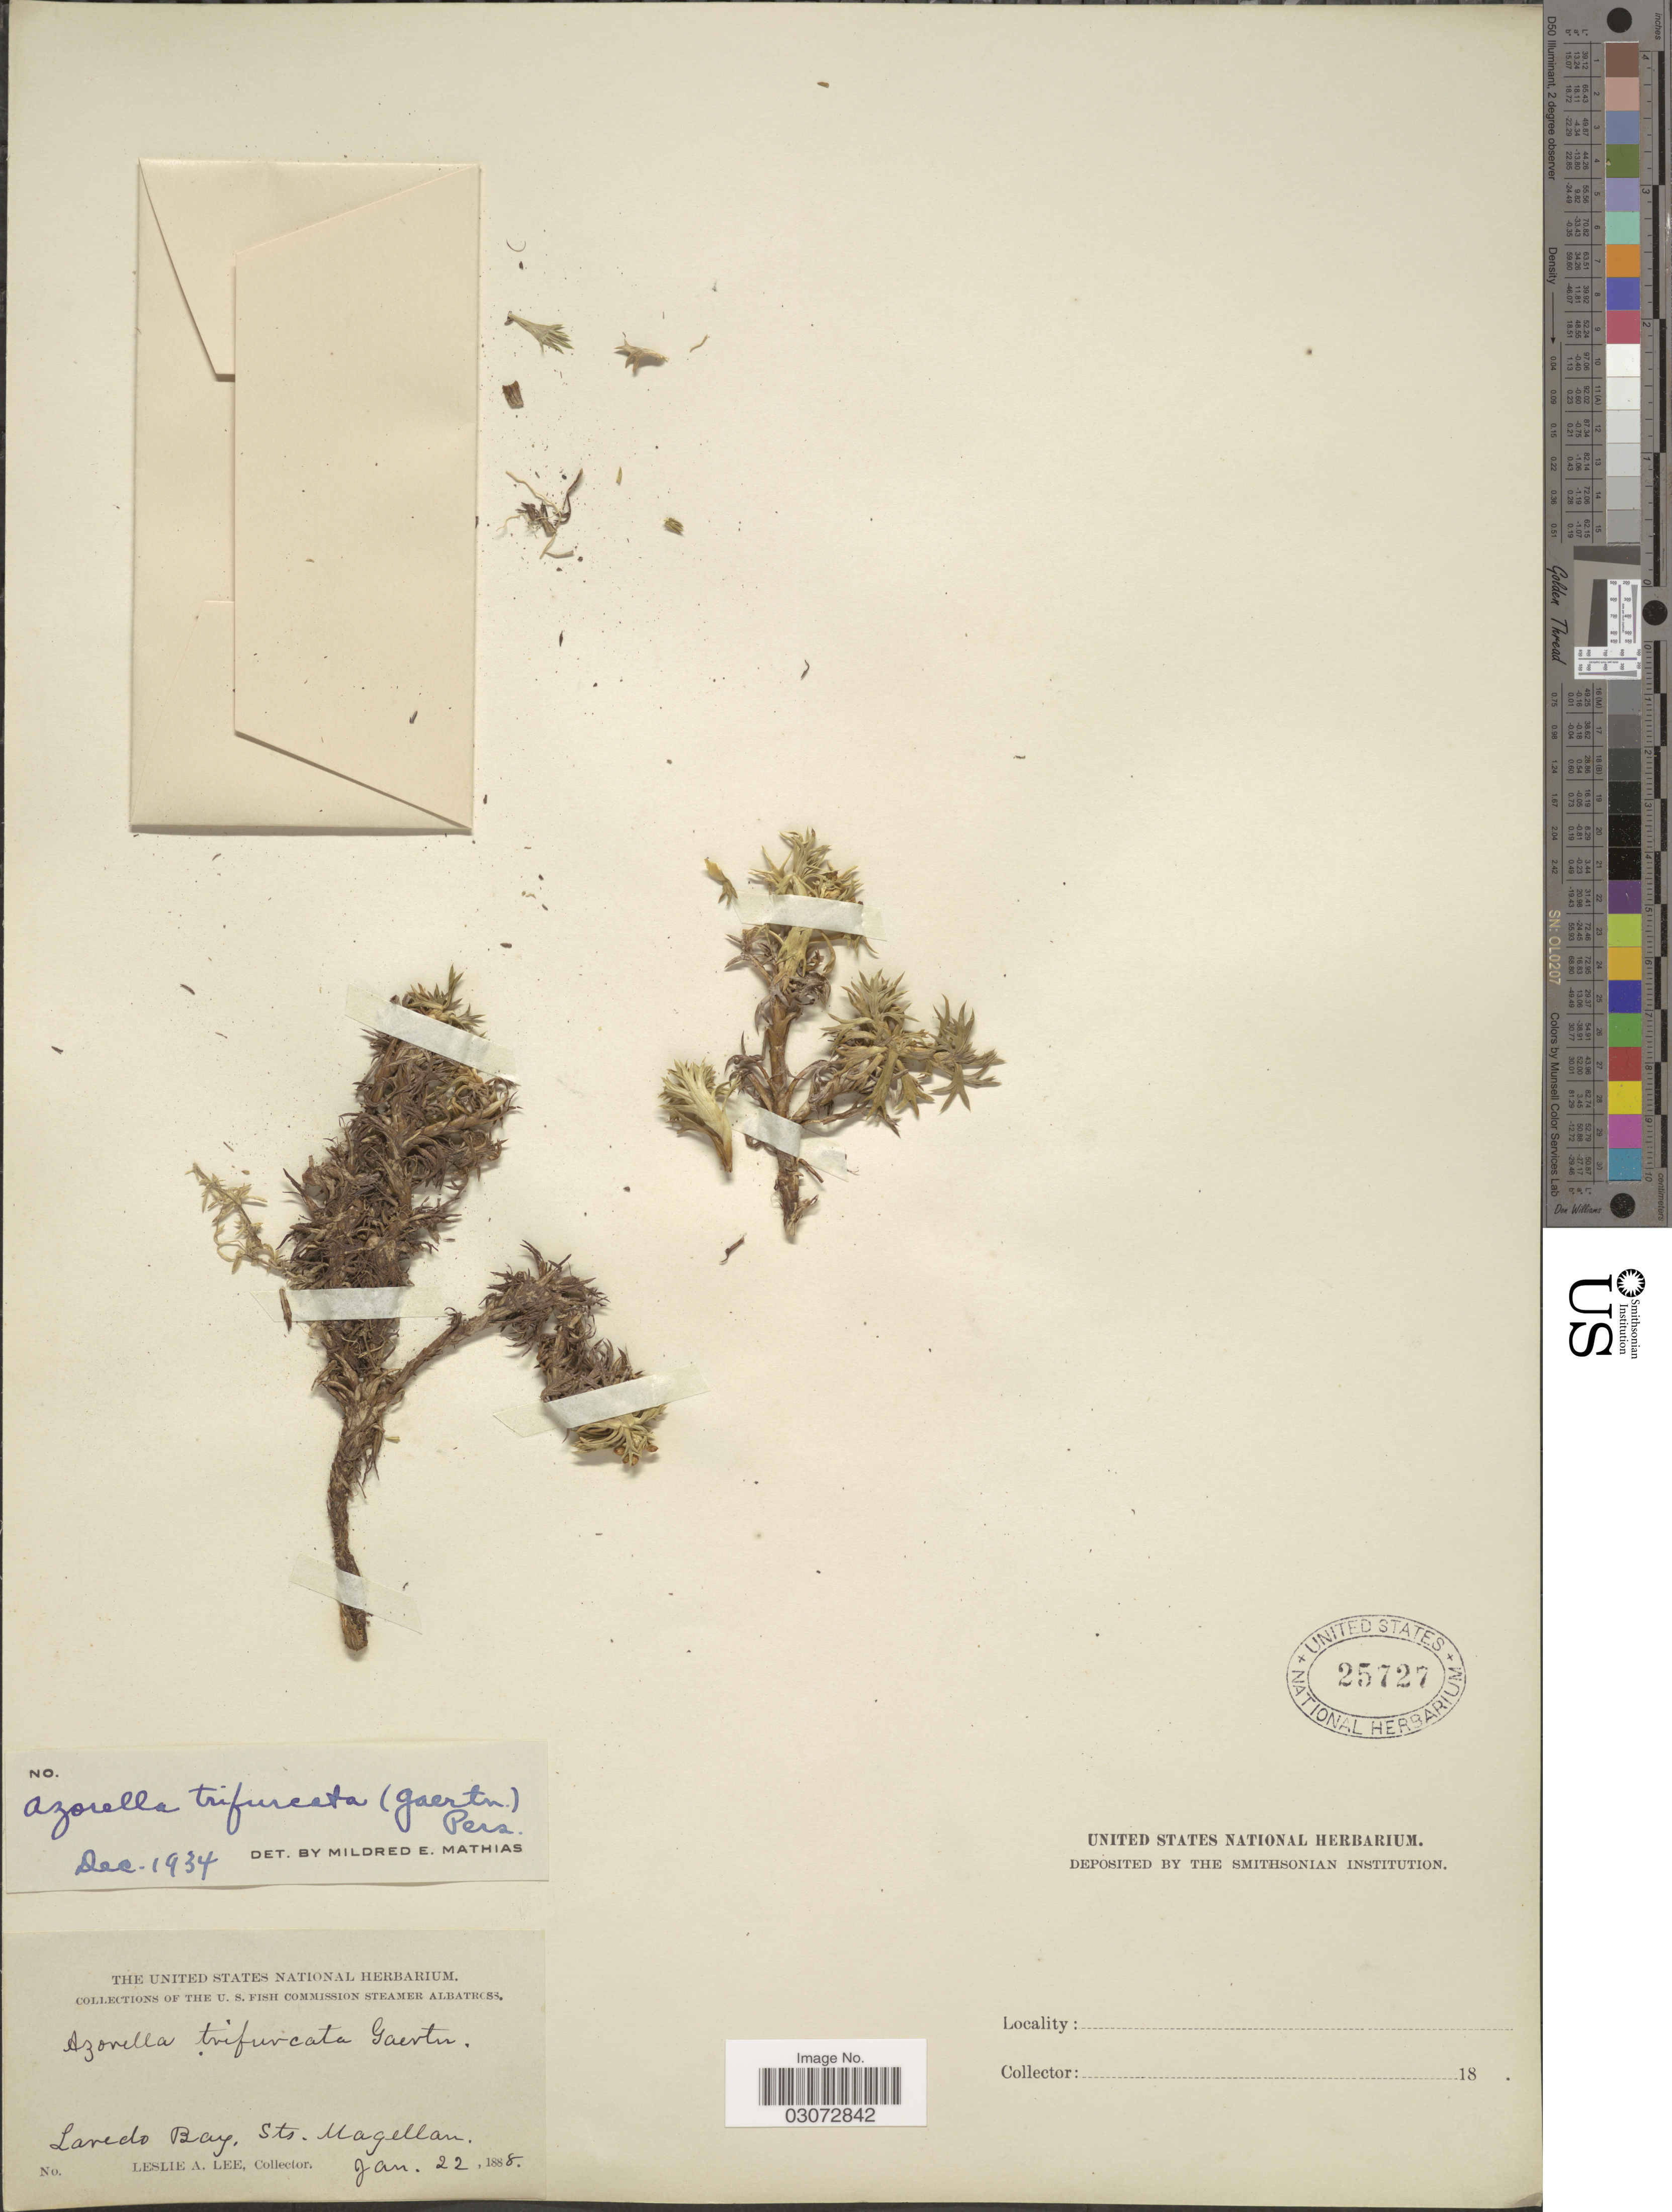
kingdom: Plantae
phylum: Tracheophyta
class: Magnoliopsida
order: Apiales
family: Apiaceae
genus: Azorella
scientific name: Azorella trifurcata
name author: (Gaertn.) Pers.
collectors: L. Lee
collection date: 1888-01-22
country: Chile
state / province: Magallanes y de la Antártica Chilena (XII)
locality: Laredo Bay, Sts. Magellan.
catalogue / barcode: US 25727